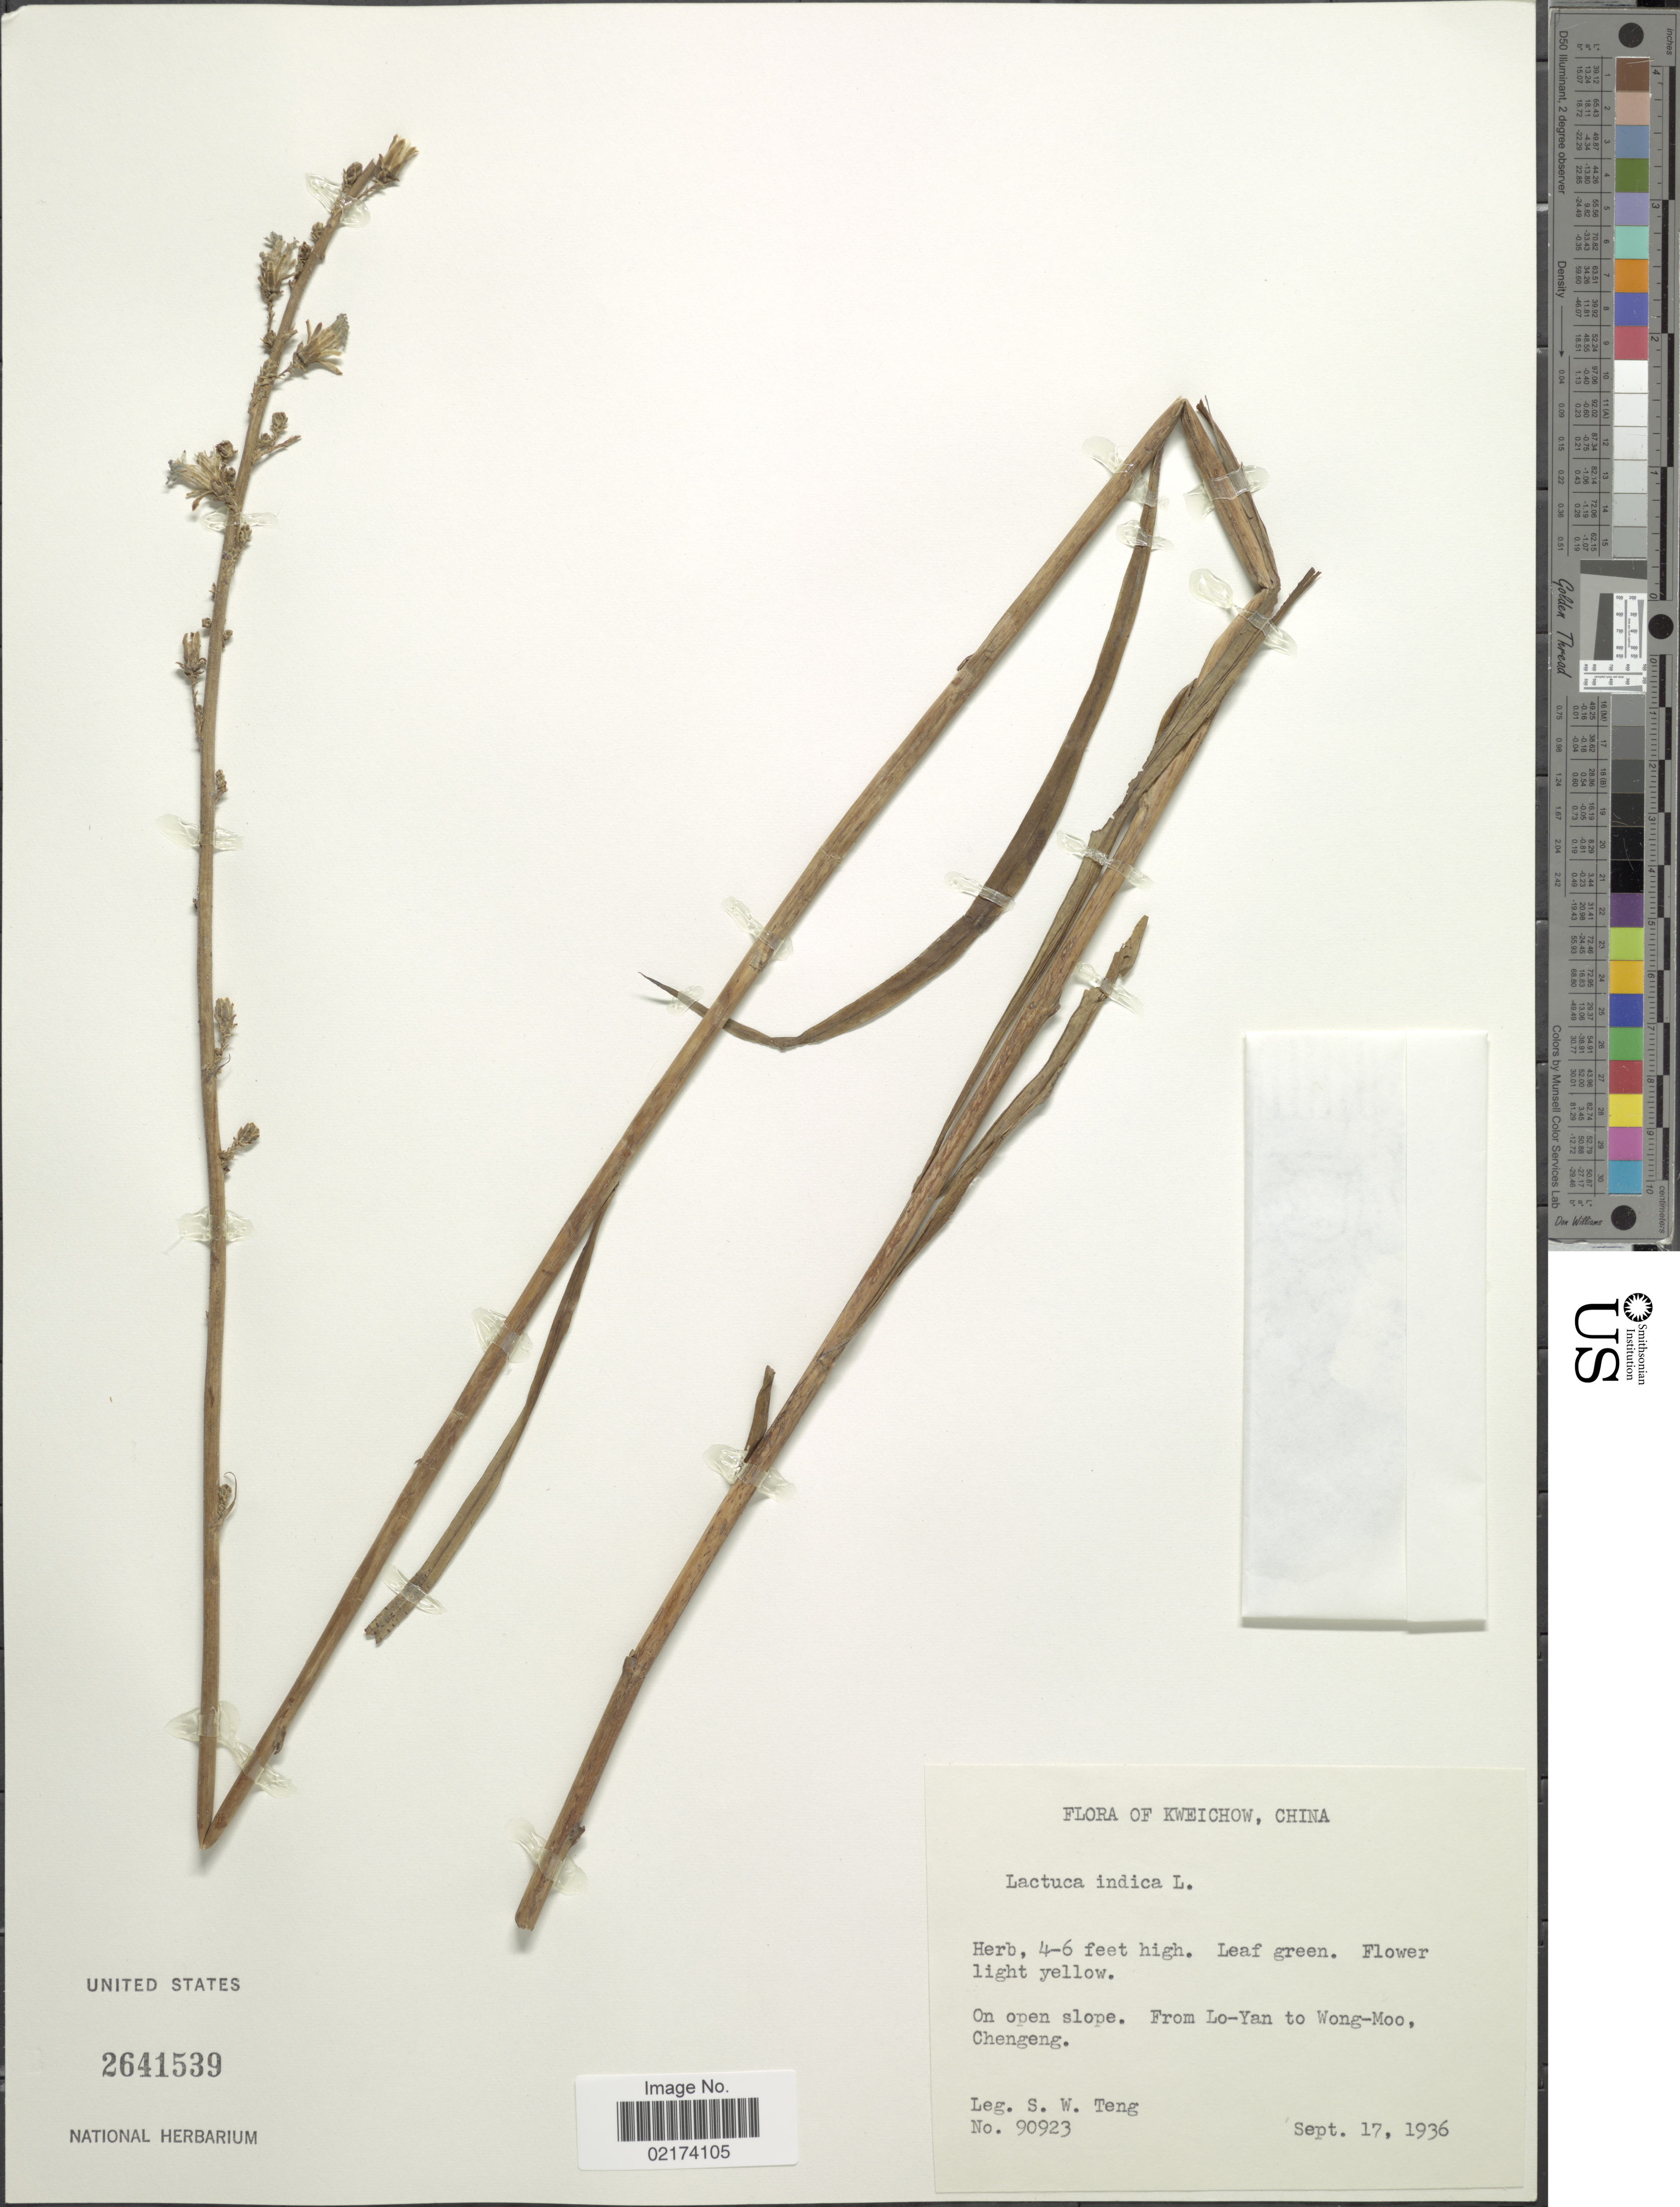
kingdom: Plantae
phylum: Tracheophyta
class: Magnoliopsida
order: Asterales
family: Asteraceae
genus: Lactuca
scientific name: Lactuca indica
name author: L.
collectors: S. Teng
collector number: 90923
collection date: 1936-09-17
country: China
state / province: Guizhou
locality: Kweichow, from Lo-Yan to Wong-Moo, Chengeng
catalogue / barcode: US 2641539